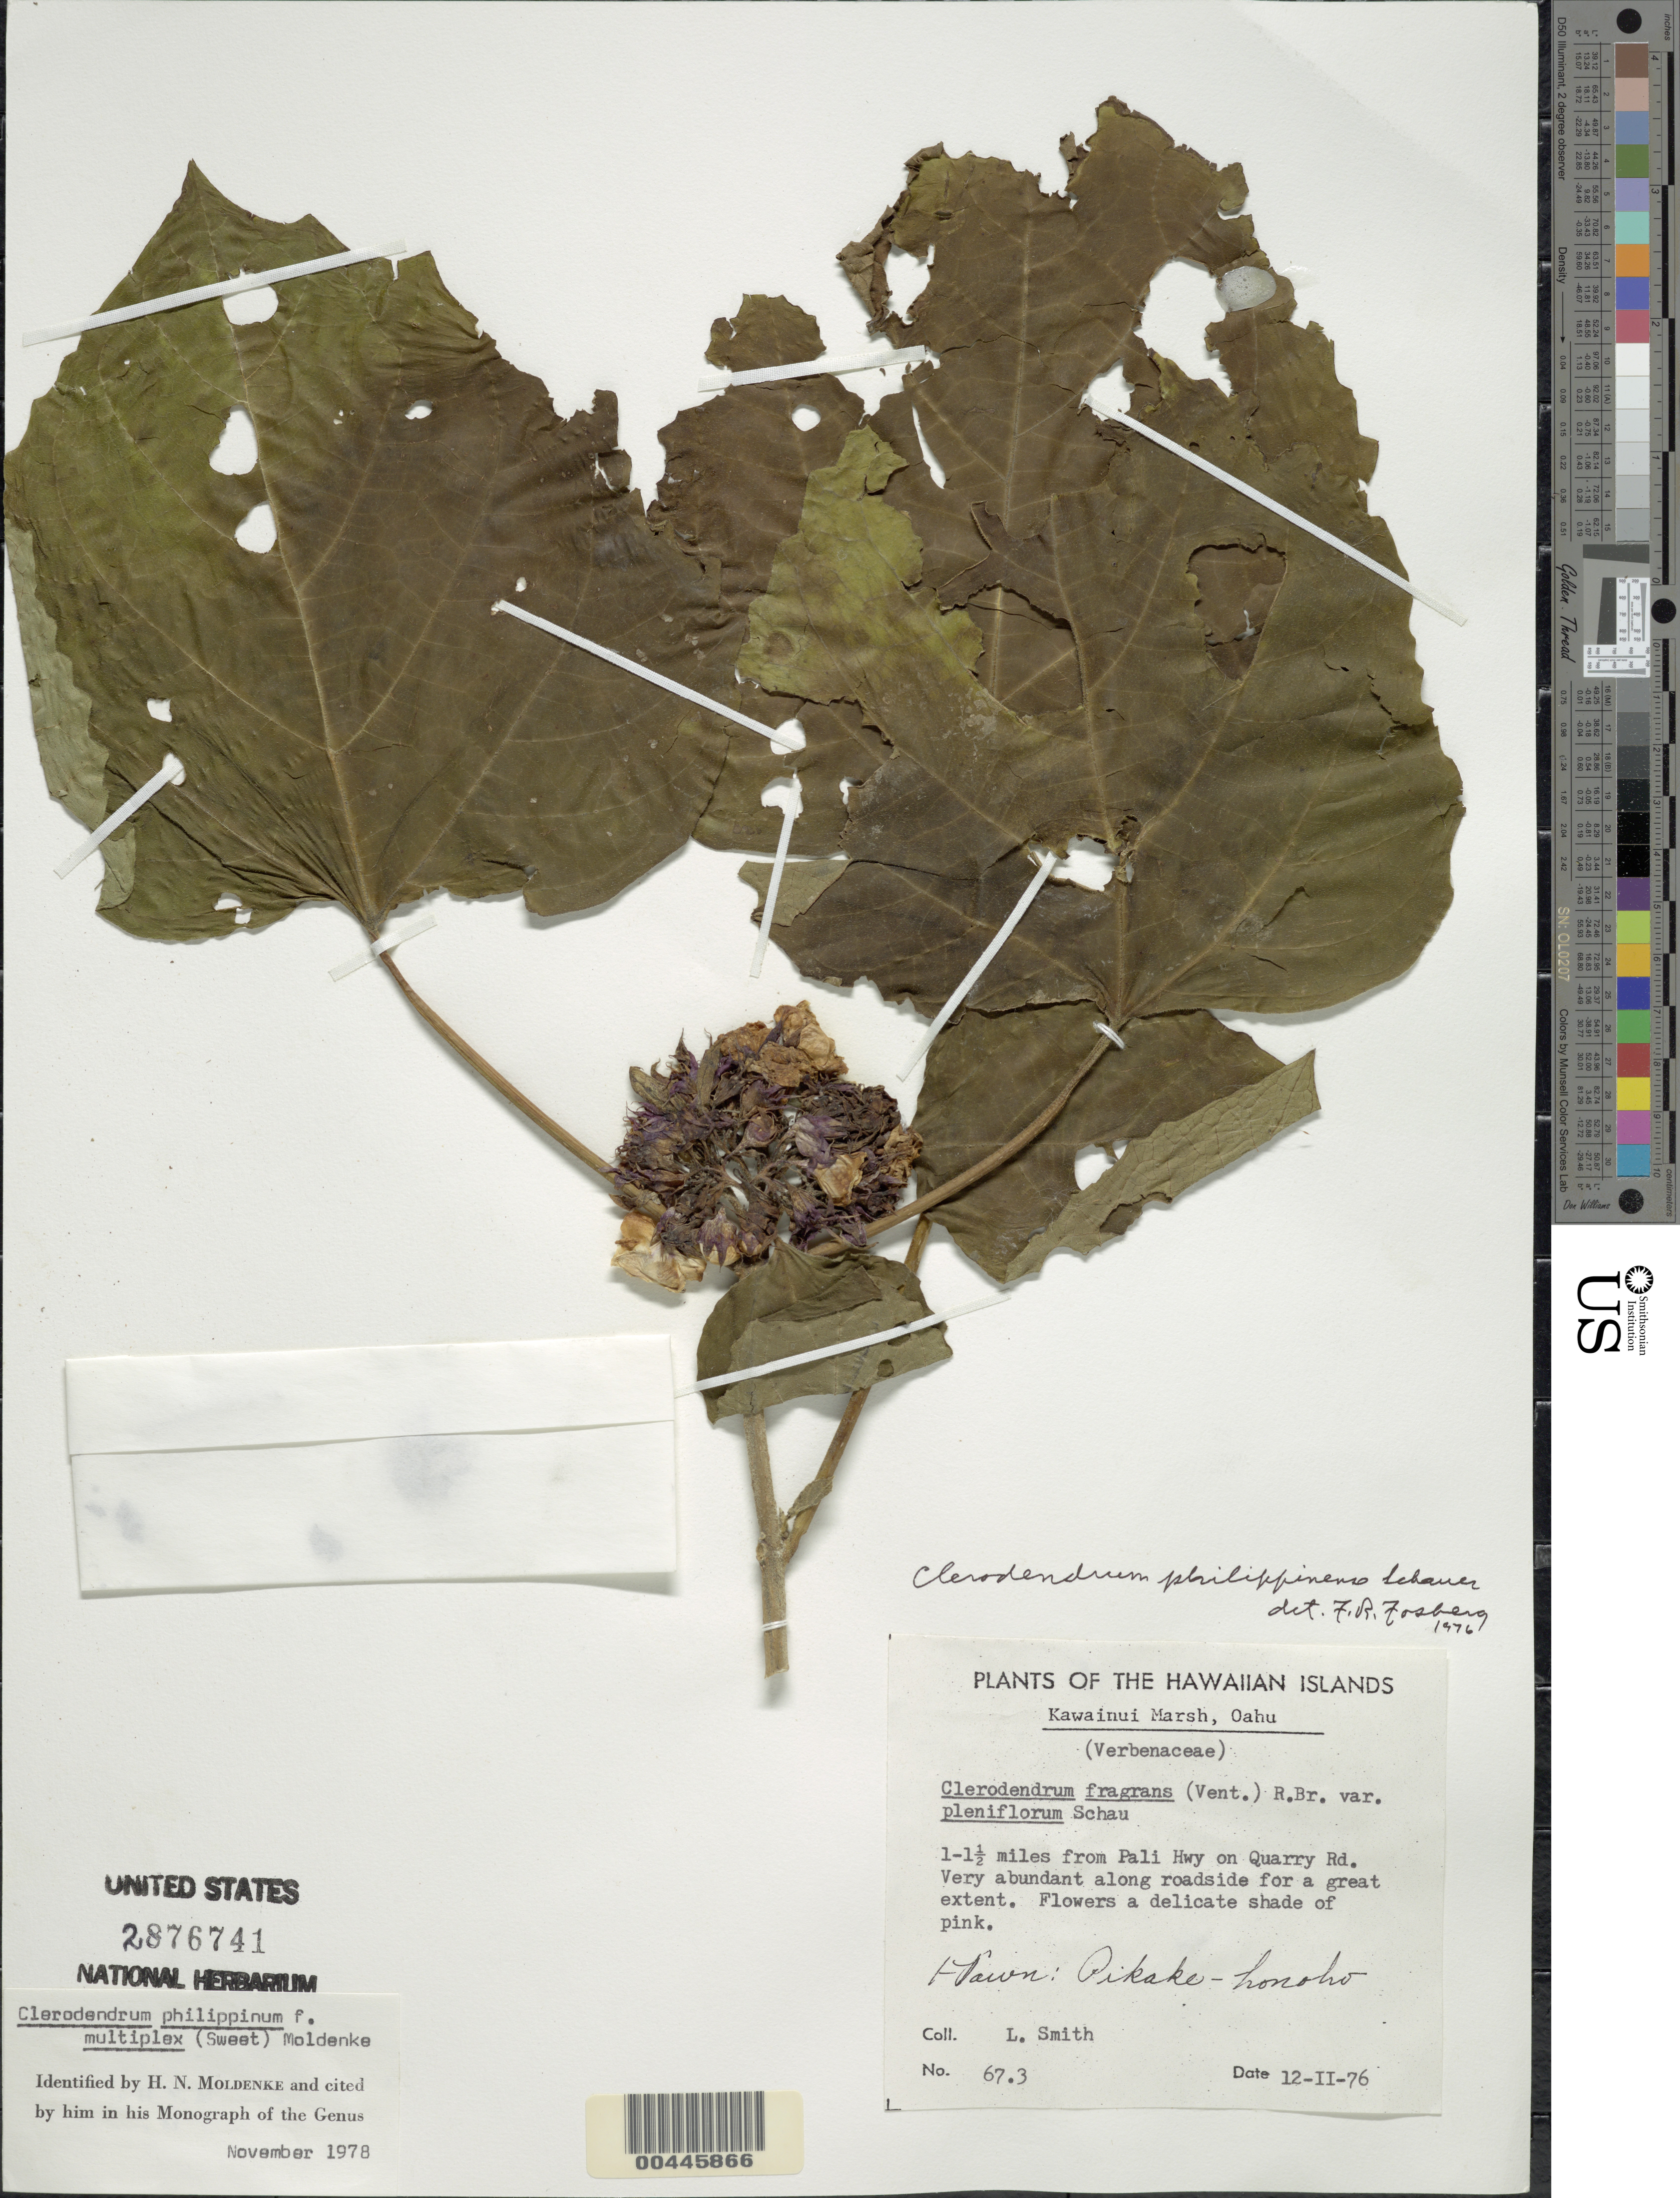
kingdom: Plantae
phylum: Tracheophyta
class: Magnoliopsida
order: Lamiales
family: Lamiaceae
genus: Clerodendrum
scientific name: Clerodendrum chinense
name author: (Osbeck) Mabb.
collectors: L. Smith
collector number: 67.3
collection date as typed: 12 Feb 1976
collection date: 1976-02-12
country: United States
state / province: Hawaii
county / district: Honolulu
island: Oahu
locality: Kawainui Marsh, 1 - 1.5 mi from Pali Hwy on Quarry Rd.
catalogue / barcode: US 2876741